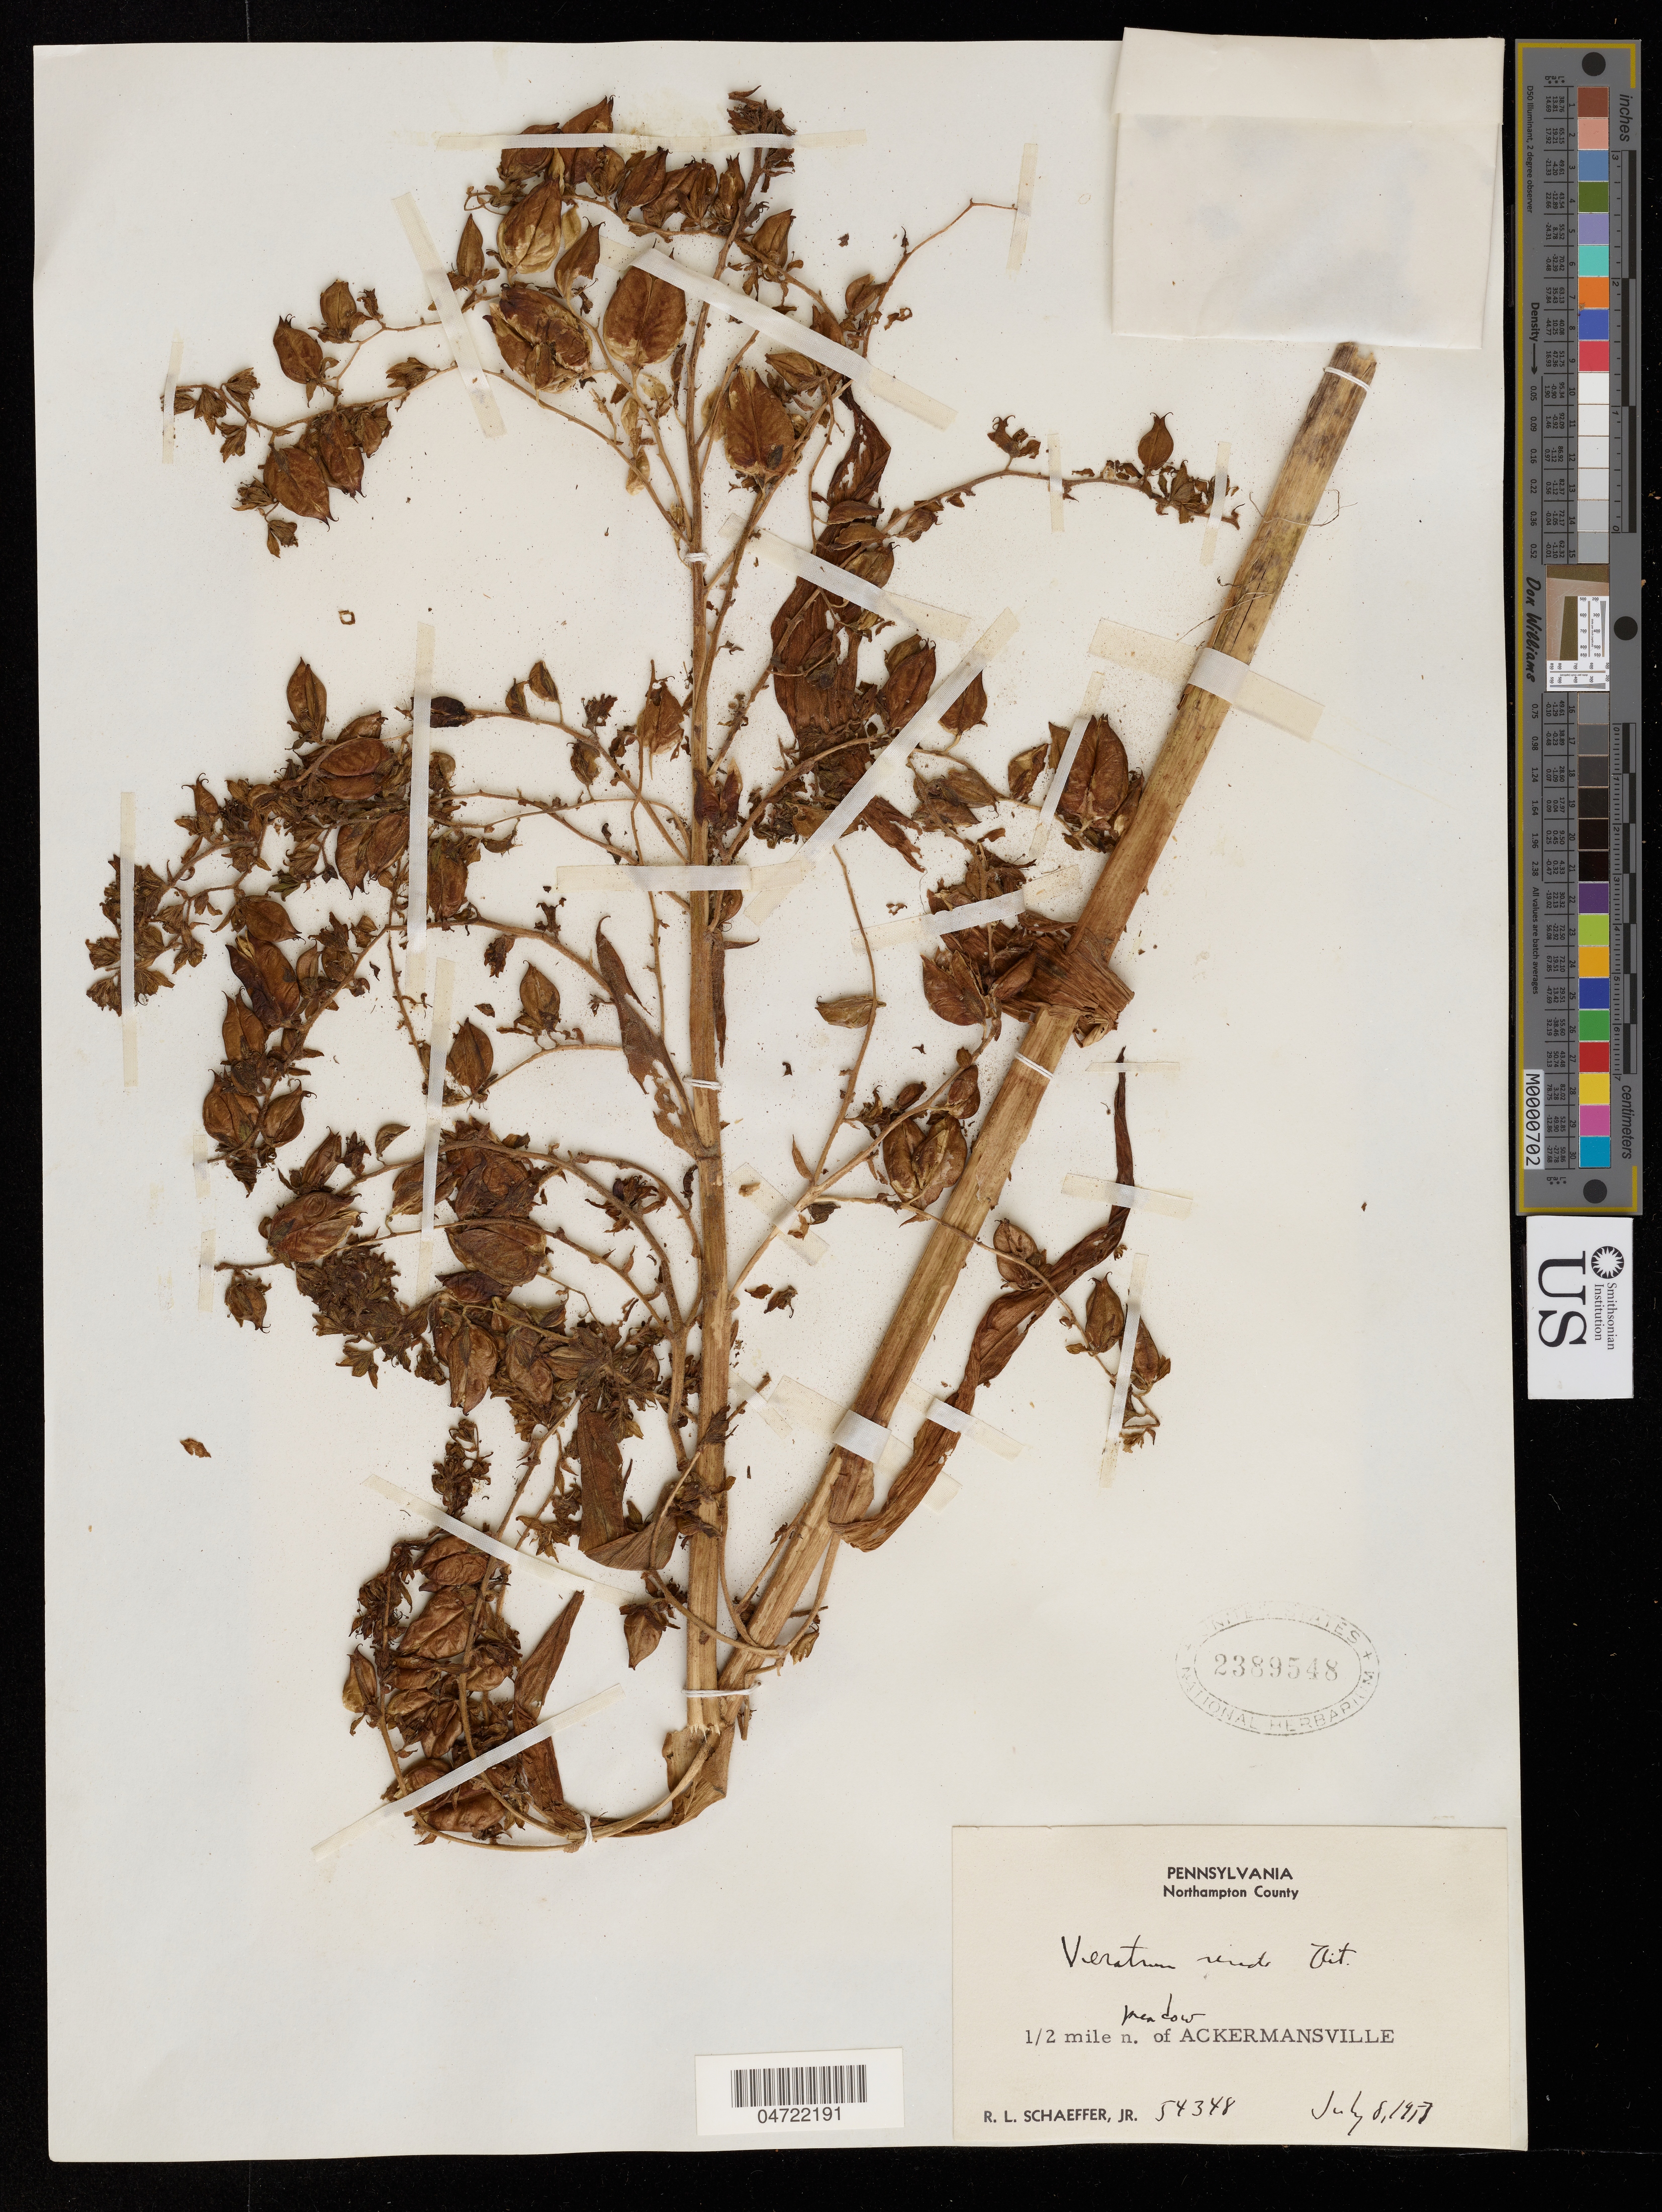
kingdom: Plantae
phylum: Tracheophyta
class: Liliopsida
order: Liliales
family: Melanthiaceae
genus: Veratrum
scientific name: Veratrum viride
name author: Aiton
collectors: R. Schaeffer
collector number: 54348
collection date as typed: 08 Jul 1957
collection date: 1957-07-08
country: United States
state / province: Pennsylvania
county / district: Northampton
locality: Akermansville 1/2 mi. N.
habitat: Meadow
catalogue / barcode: US 2389548